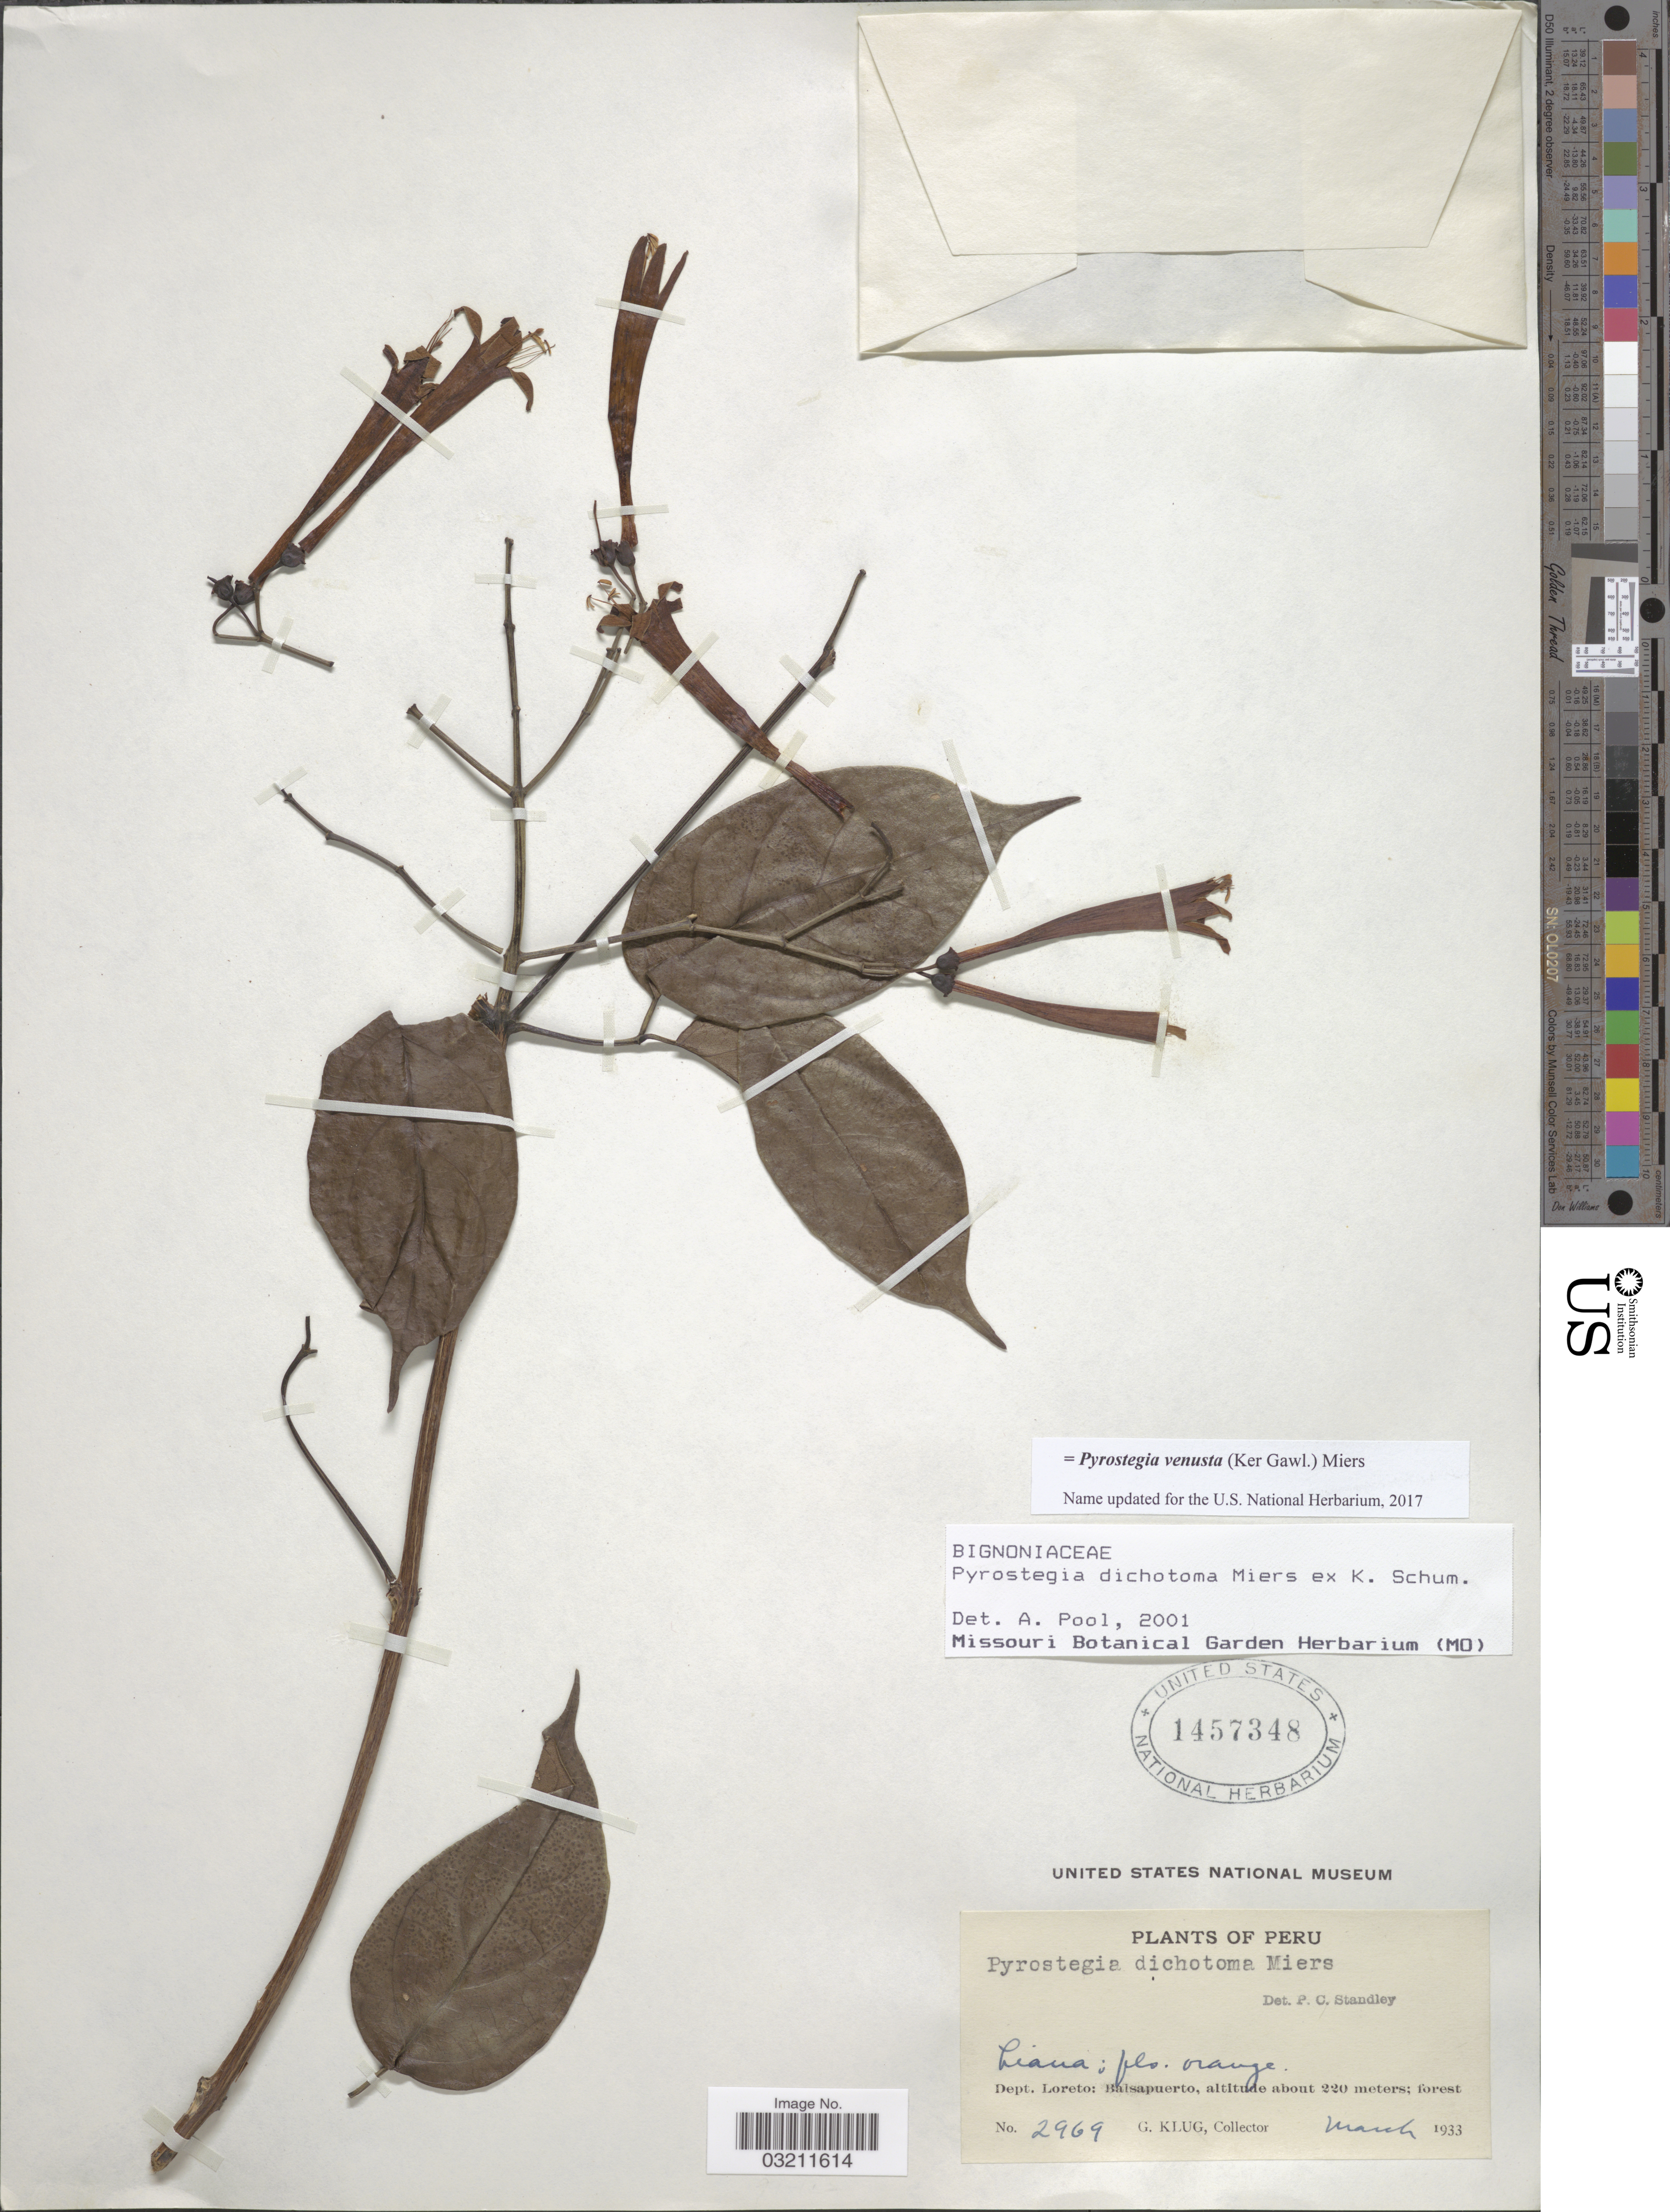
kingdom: Plantae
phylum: Tracheophyta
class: Magnoliopsida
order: Lamiales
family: Bignoniaceae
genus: Pyrostegia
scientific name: Pyrostegia venusta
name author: (Ker Gawl.) Miers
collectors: G. Klug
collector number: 2969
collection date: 1933-03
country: Peru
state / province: Loreto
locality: Dept. Loreto: Balsapuerto.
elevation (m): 220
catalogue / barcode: US 1457348